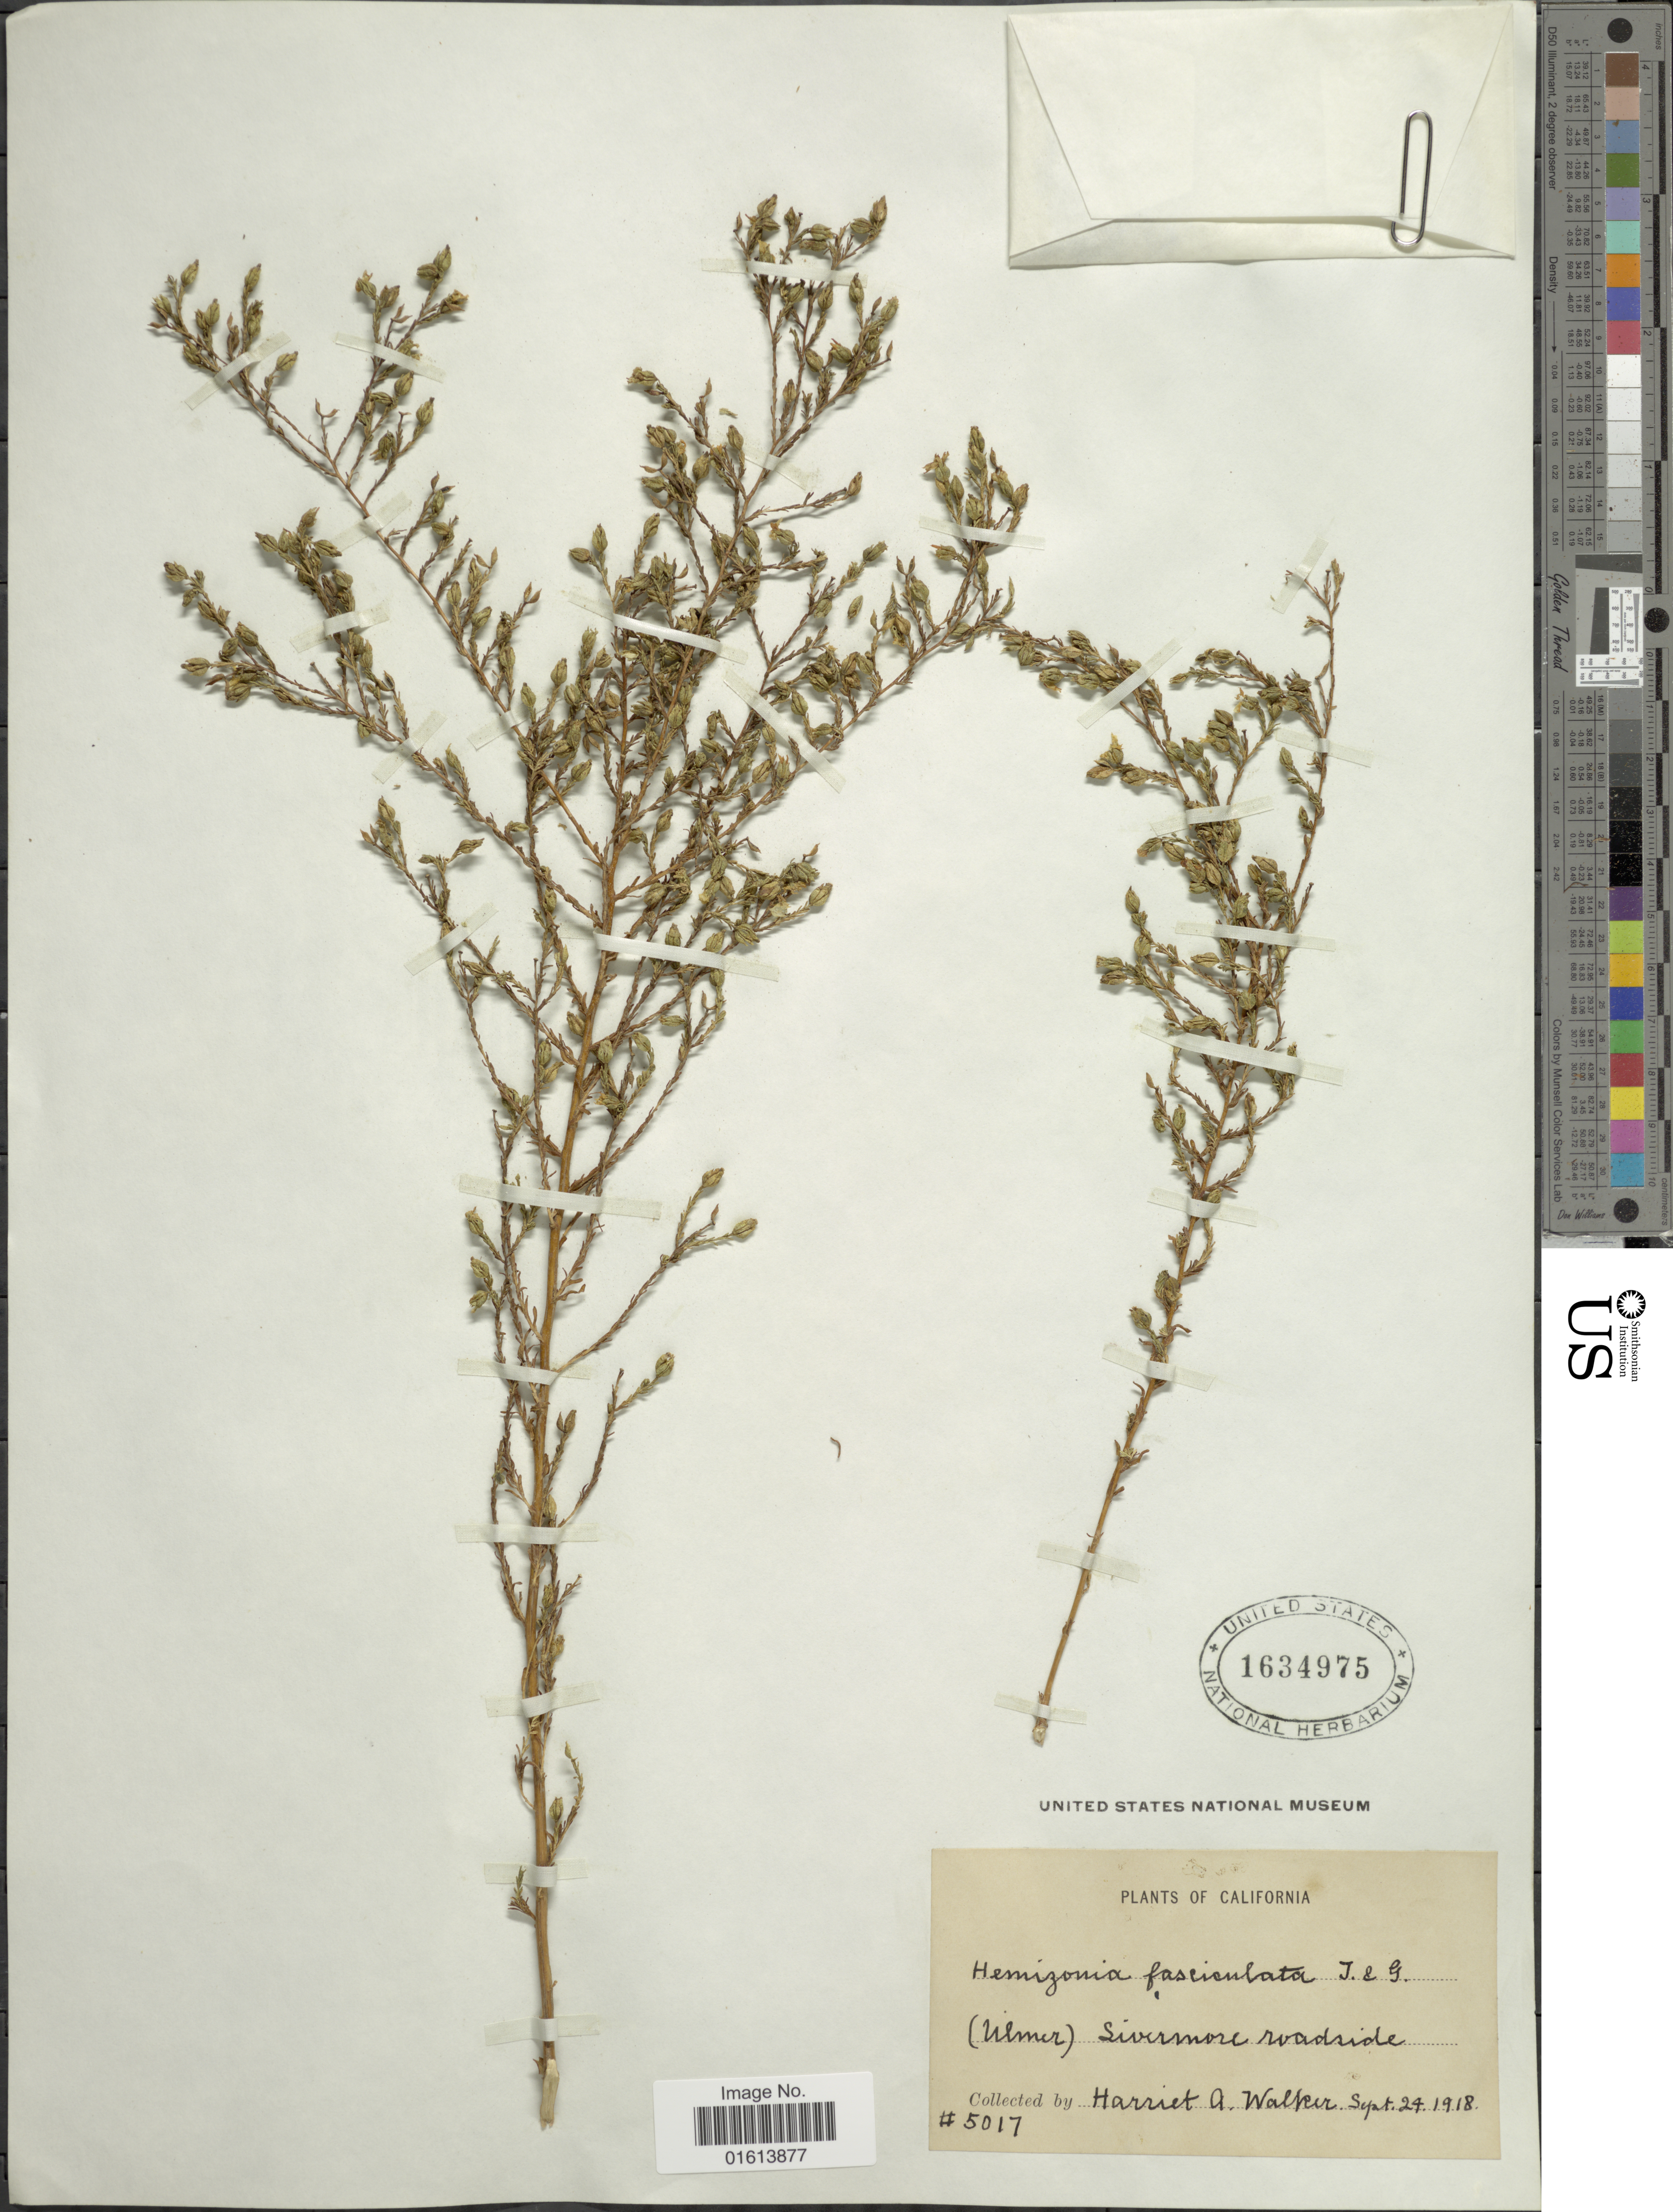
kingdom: Plantae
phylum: Tracheophyta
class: Magnoliopsida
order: Asterales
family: Asteraceae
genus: Hemizonia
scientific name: Hemizonia fasciculata subsp. ramosissima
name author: (Benth.) D.D. Keck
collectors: H. Walker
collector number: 5017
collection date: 1918-09-24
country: United States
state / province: California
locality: (Ulmer) Livermore roadsida. California.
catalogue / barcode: US 1634975